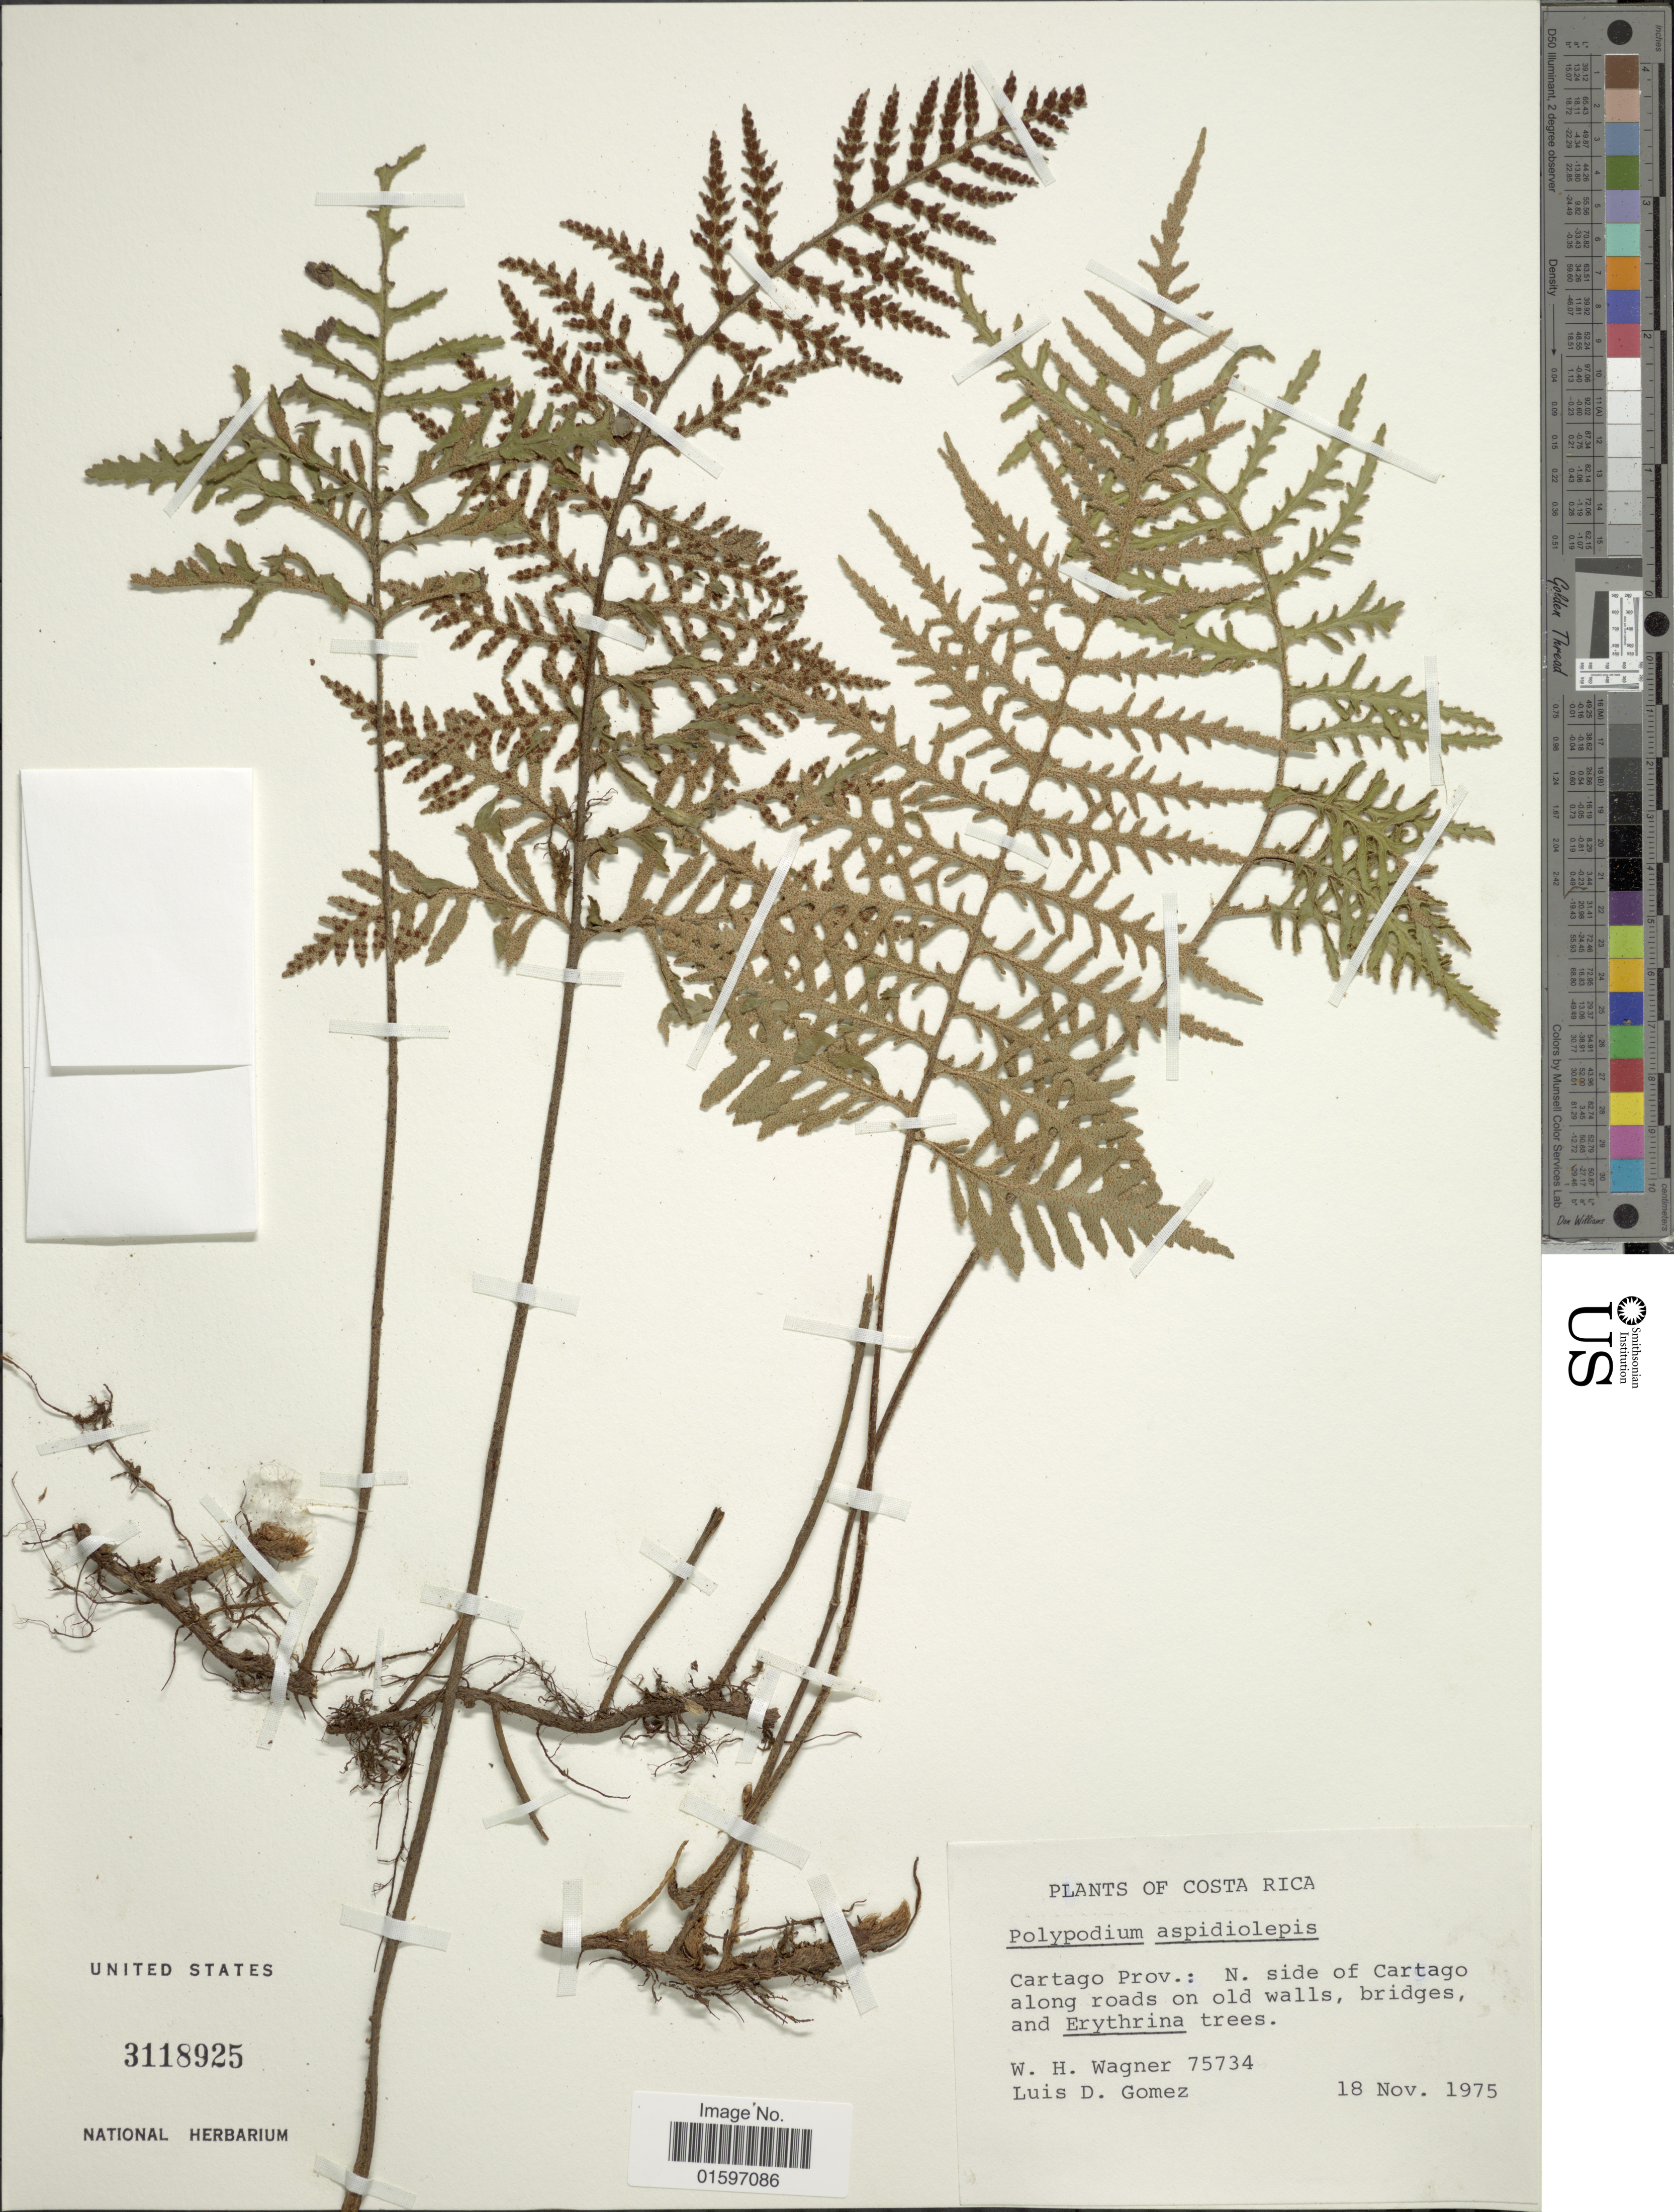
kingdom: Plantae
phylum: Tracheophyta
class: Polypodiopsida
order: Polypodiales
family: Polypodiaceae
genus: Pleopeltis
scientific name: Pleopeltis x aspidiolepis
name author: (Baker) A.R. Sm.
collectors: W. H. Wagner & L. D. Gómez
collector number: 75734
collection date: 1975-11-18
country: Costa Rica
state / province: Cartago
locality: Costa Rica: Cartago Prov.: N side of Cartago along roads on old walls, bridges and Erythrina trees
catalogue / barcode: US 3118925